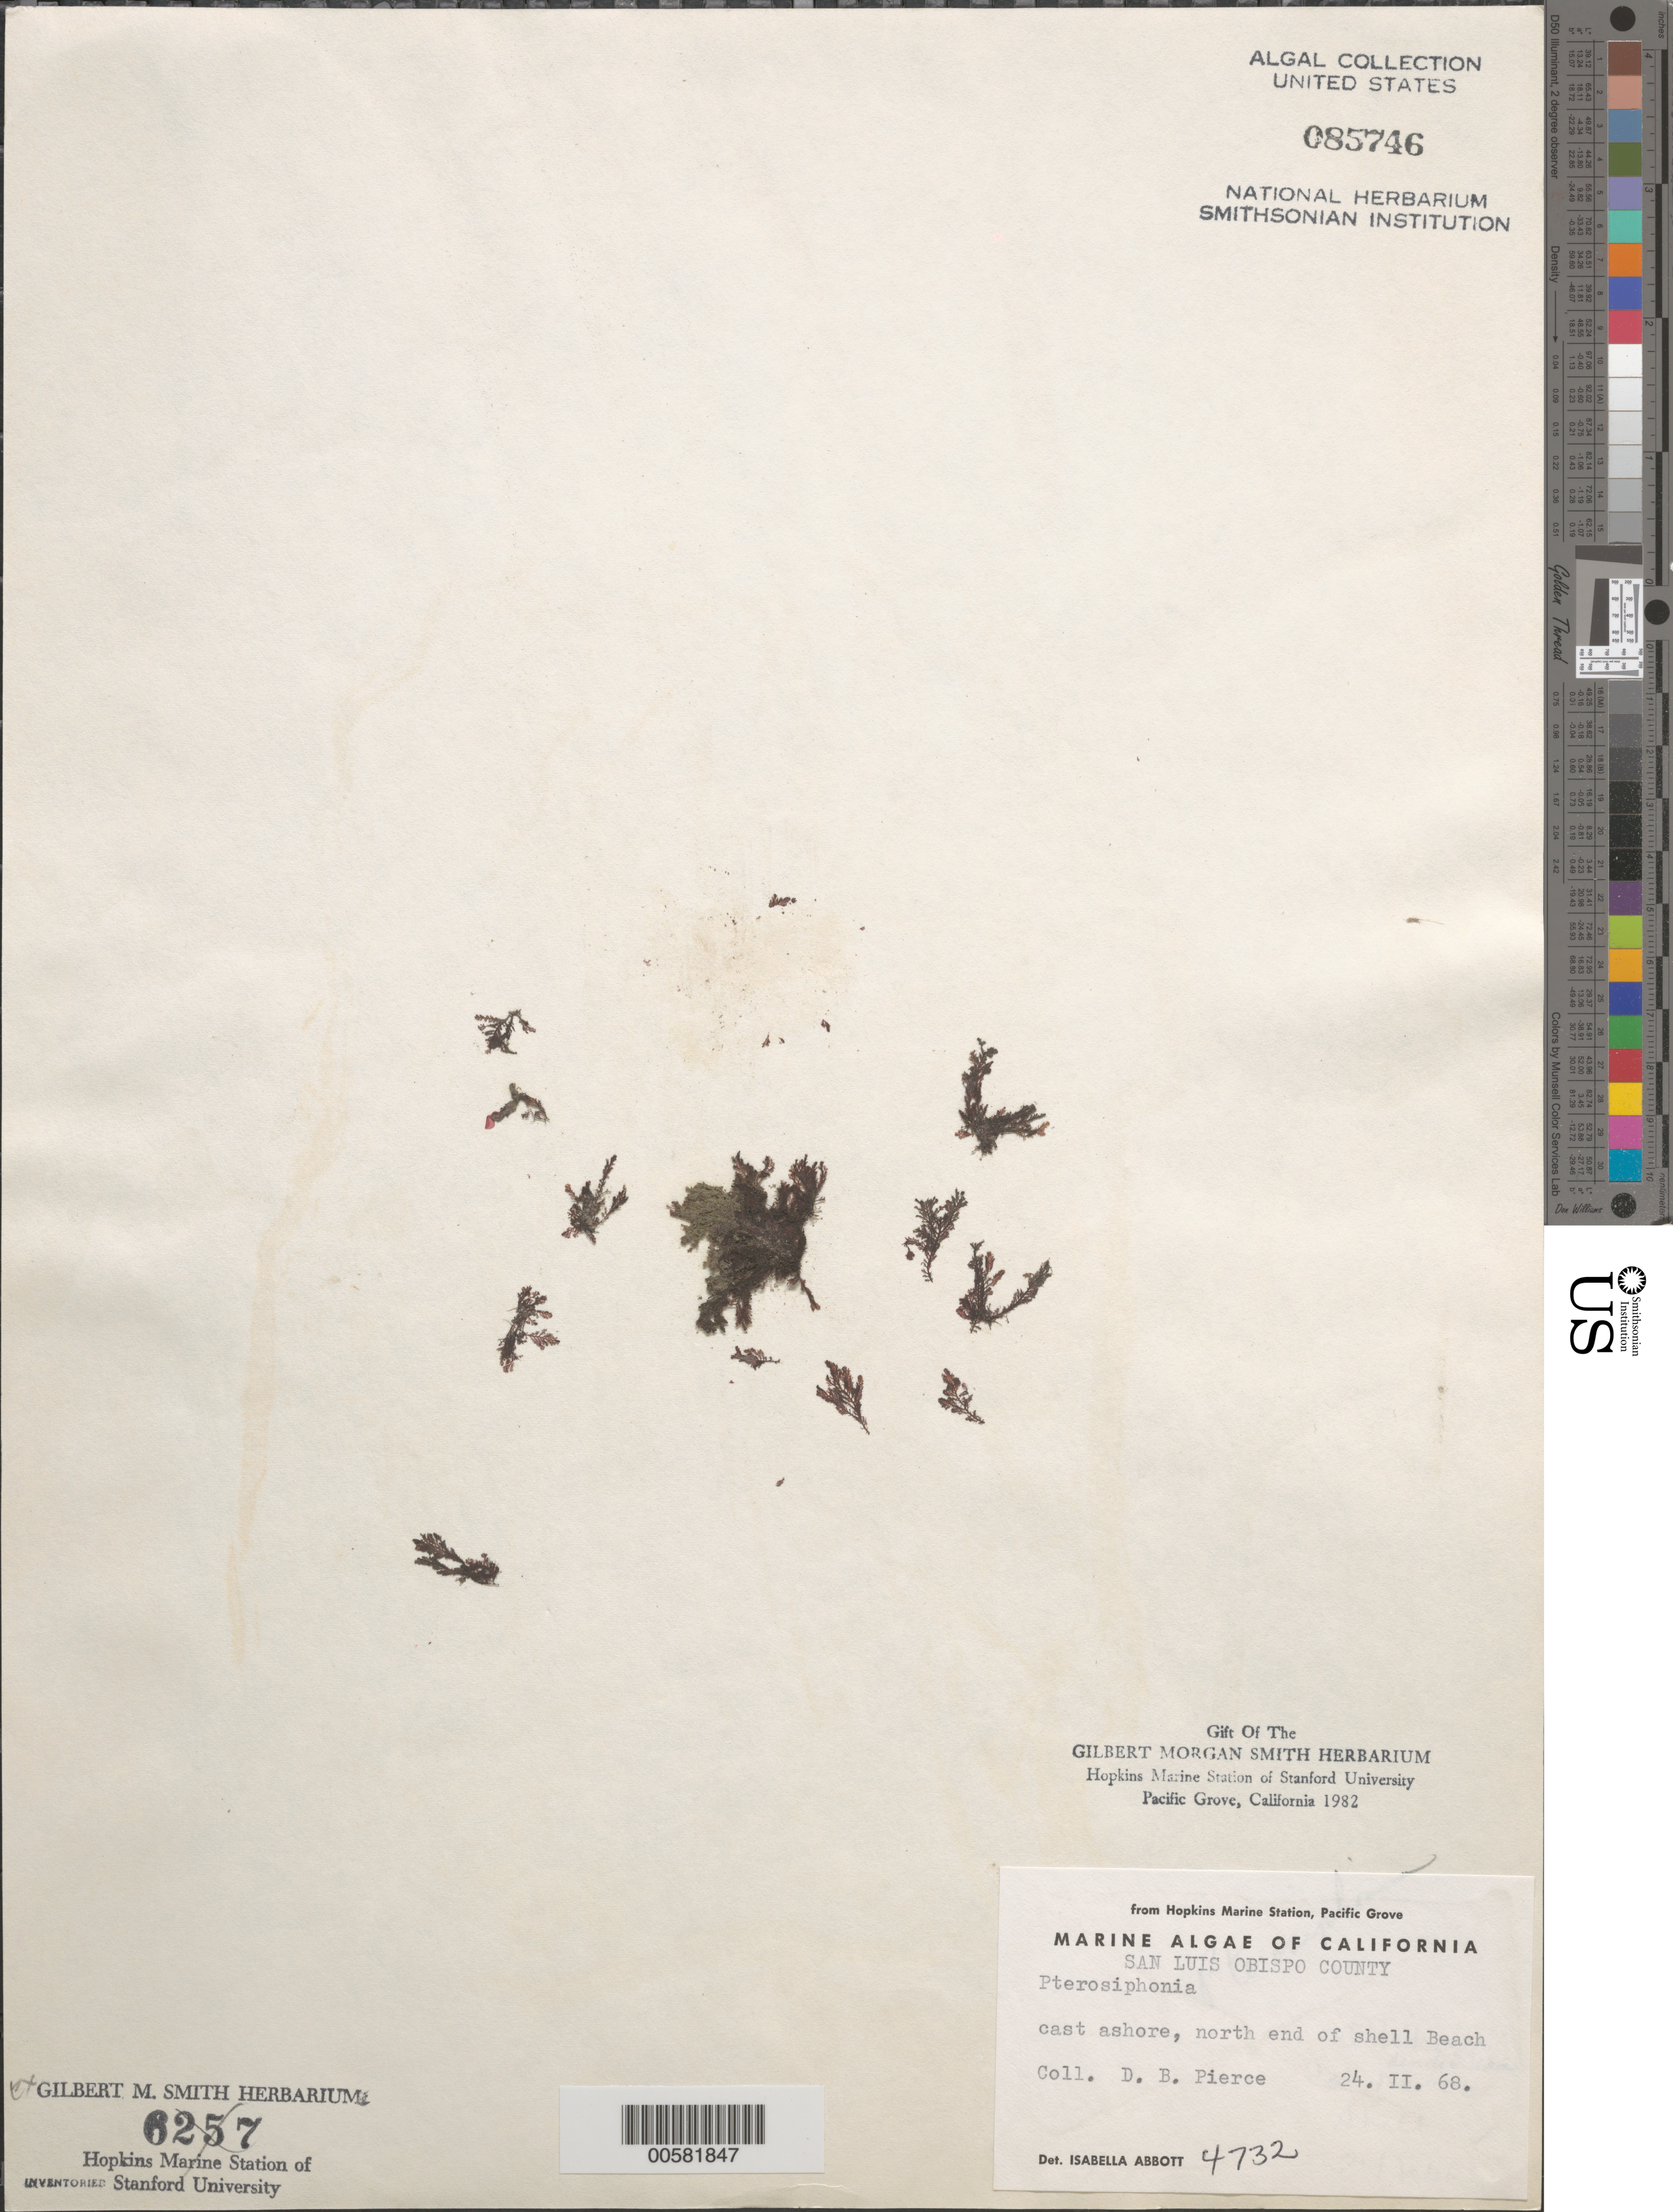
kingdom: Plantae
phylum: Rhodophyta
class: Florideophyceae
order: Ceramiales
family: Rhodomelaceae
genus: Pterosiphonia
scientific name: Pterosiphonia sp.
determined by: Abbott, Isabella A.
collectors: D. Pierce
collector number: IAA 4732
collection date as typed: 24 Feb 1968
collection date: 1968-02-24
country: United States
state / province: California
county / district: San Luis Obispo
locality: Shell Beach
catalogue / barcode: US 85746